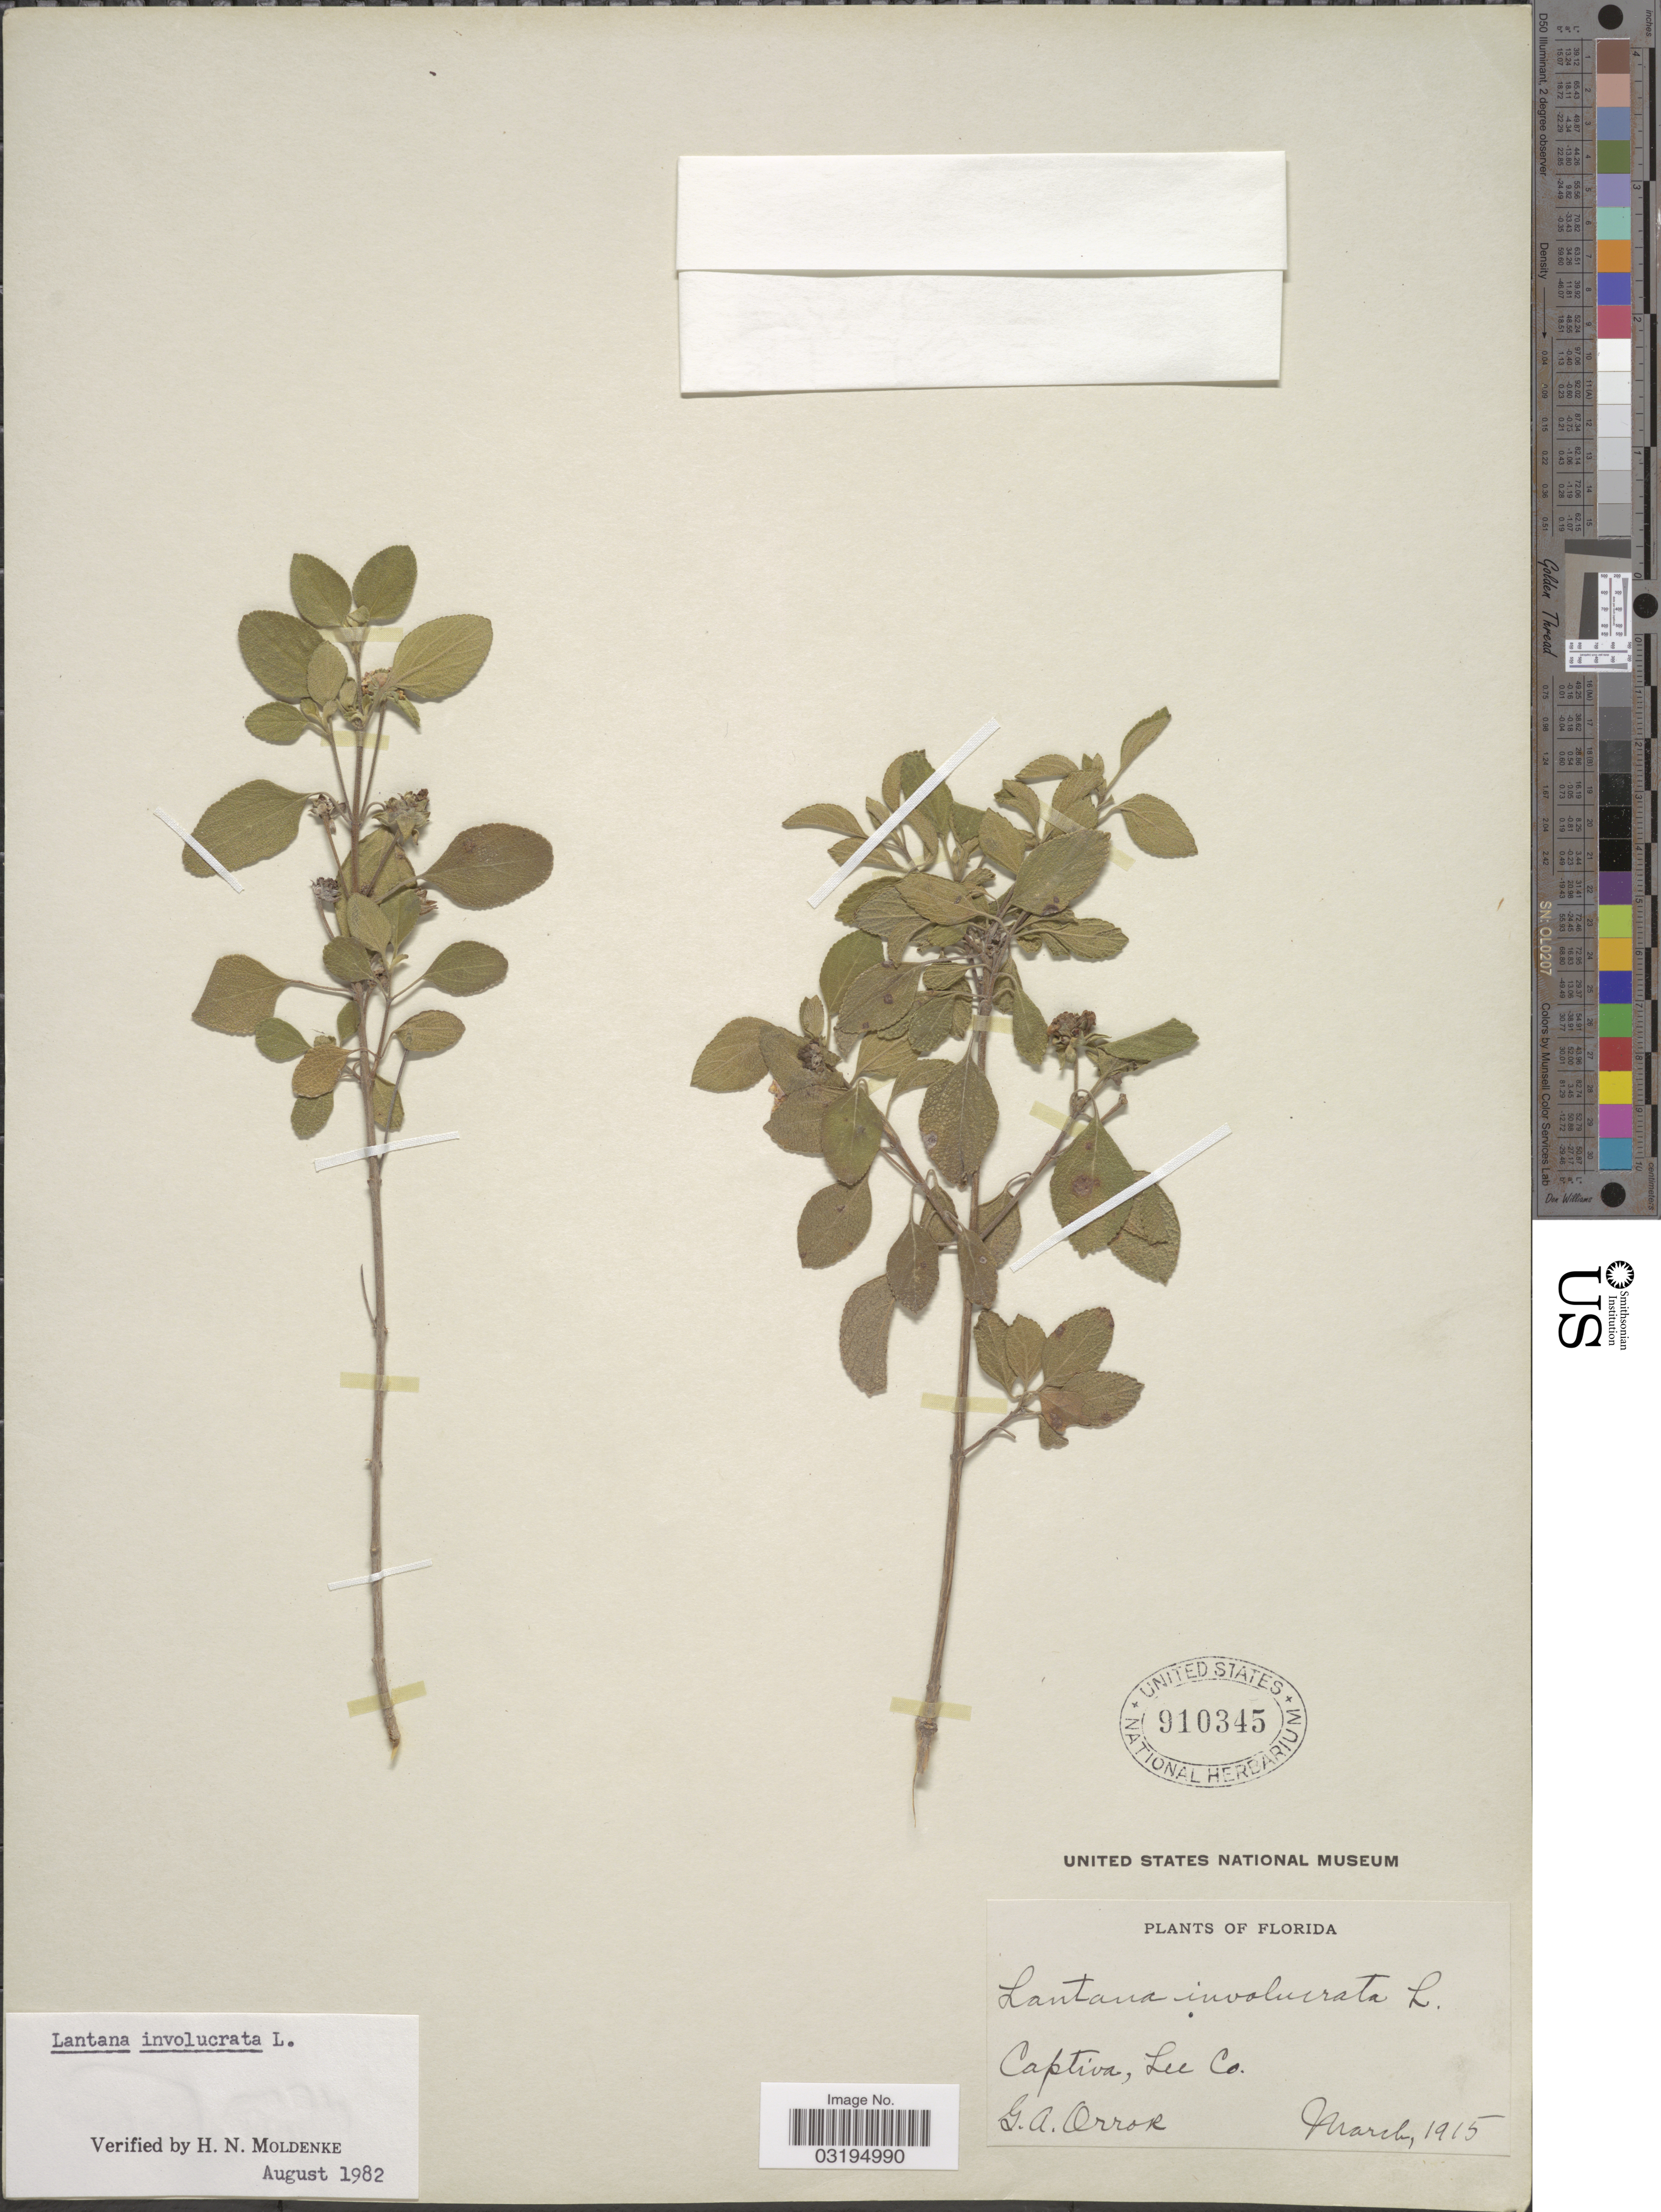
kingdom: Plantae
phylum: Tracheophyta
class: Magnoliopsida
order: Lamiales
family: Verbenaceae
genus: Lantana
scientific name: Lantana involucrata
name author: L.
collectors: G. Orrok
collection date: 1915-03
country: United States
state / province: Florida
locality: Captiva, Lee Co.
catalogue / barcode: US 910345